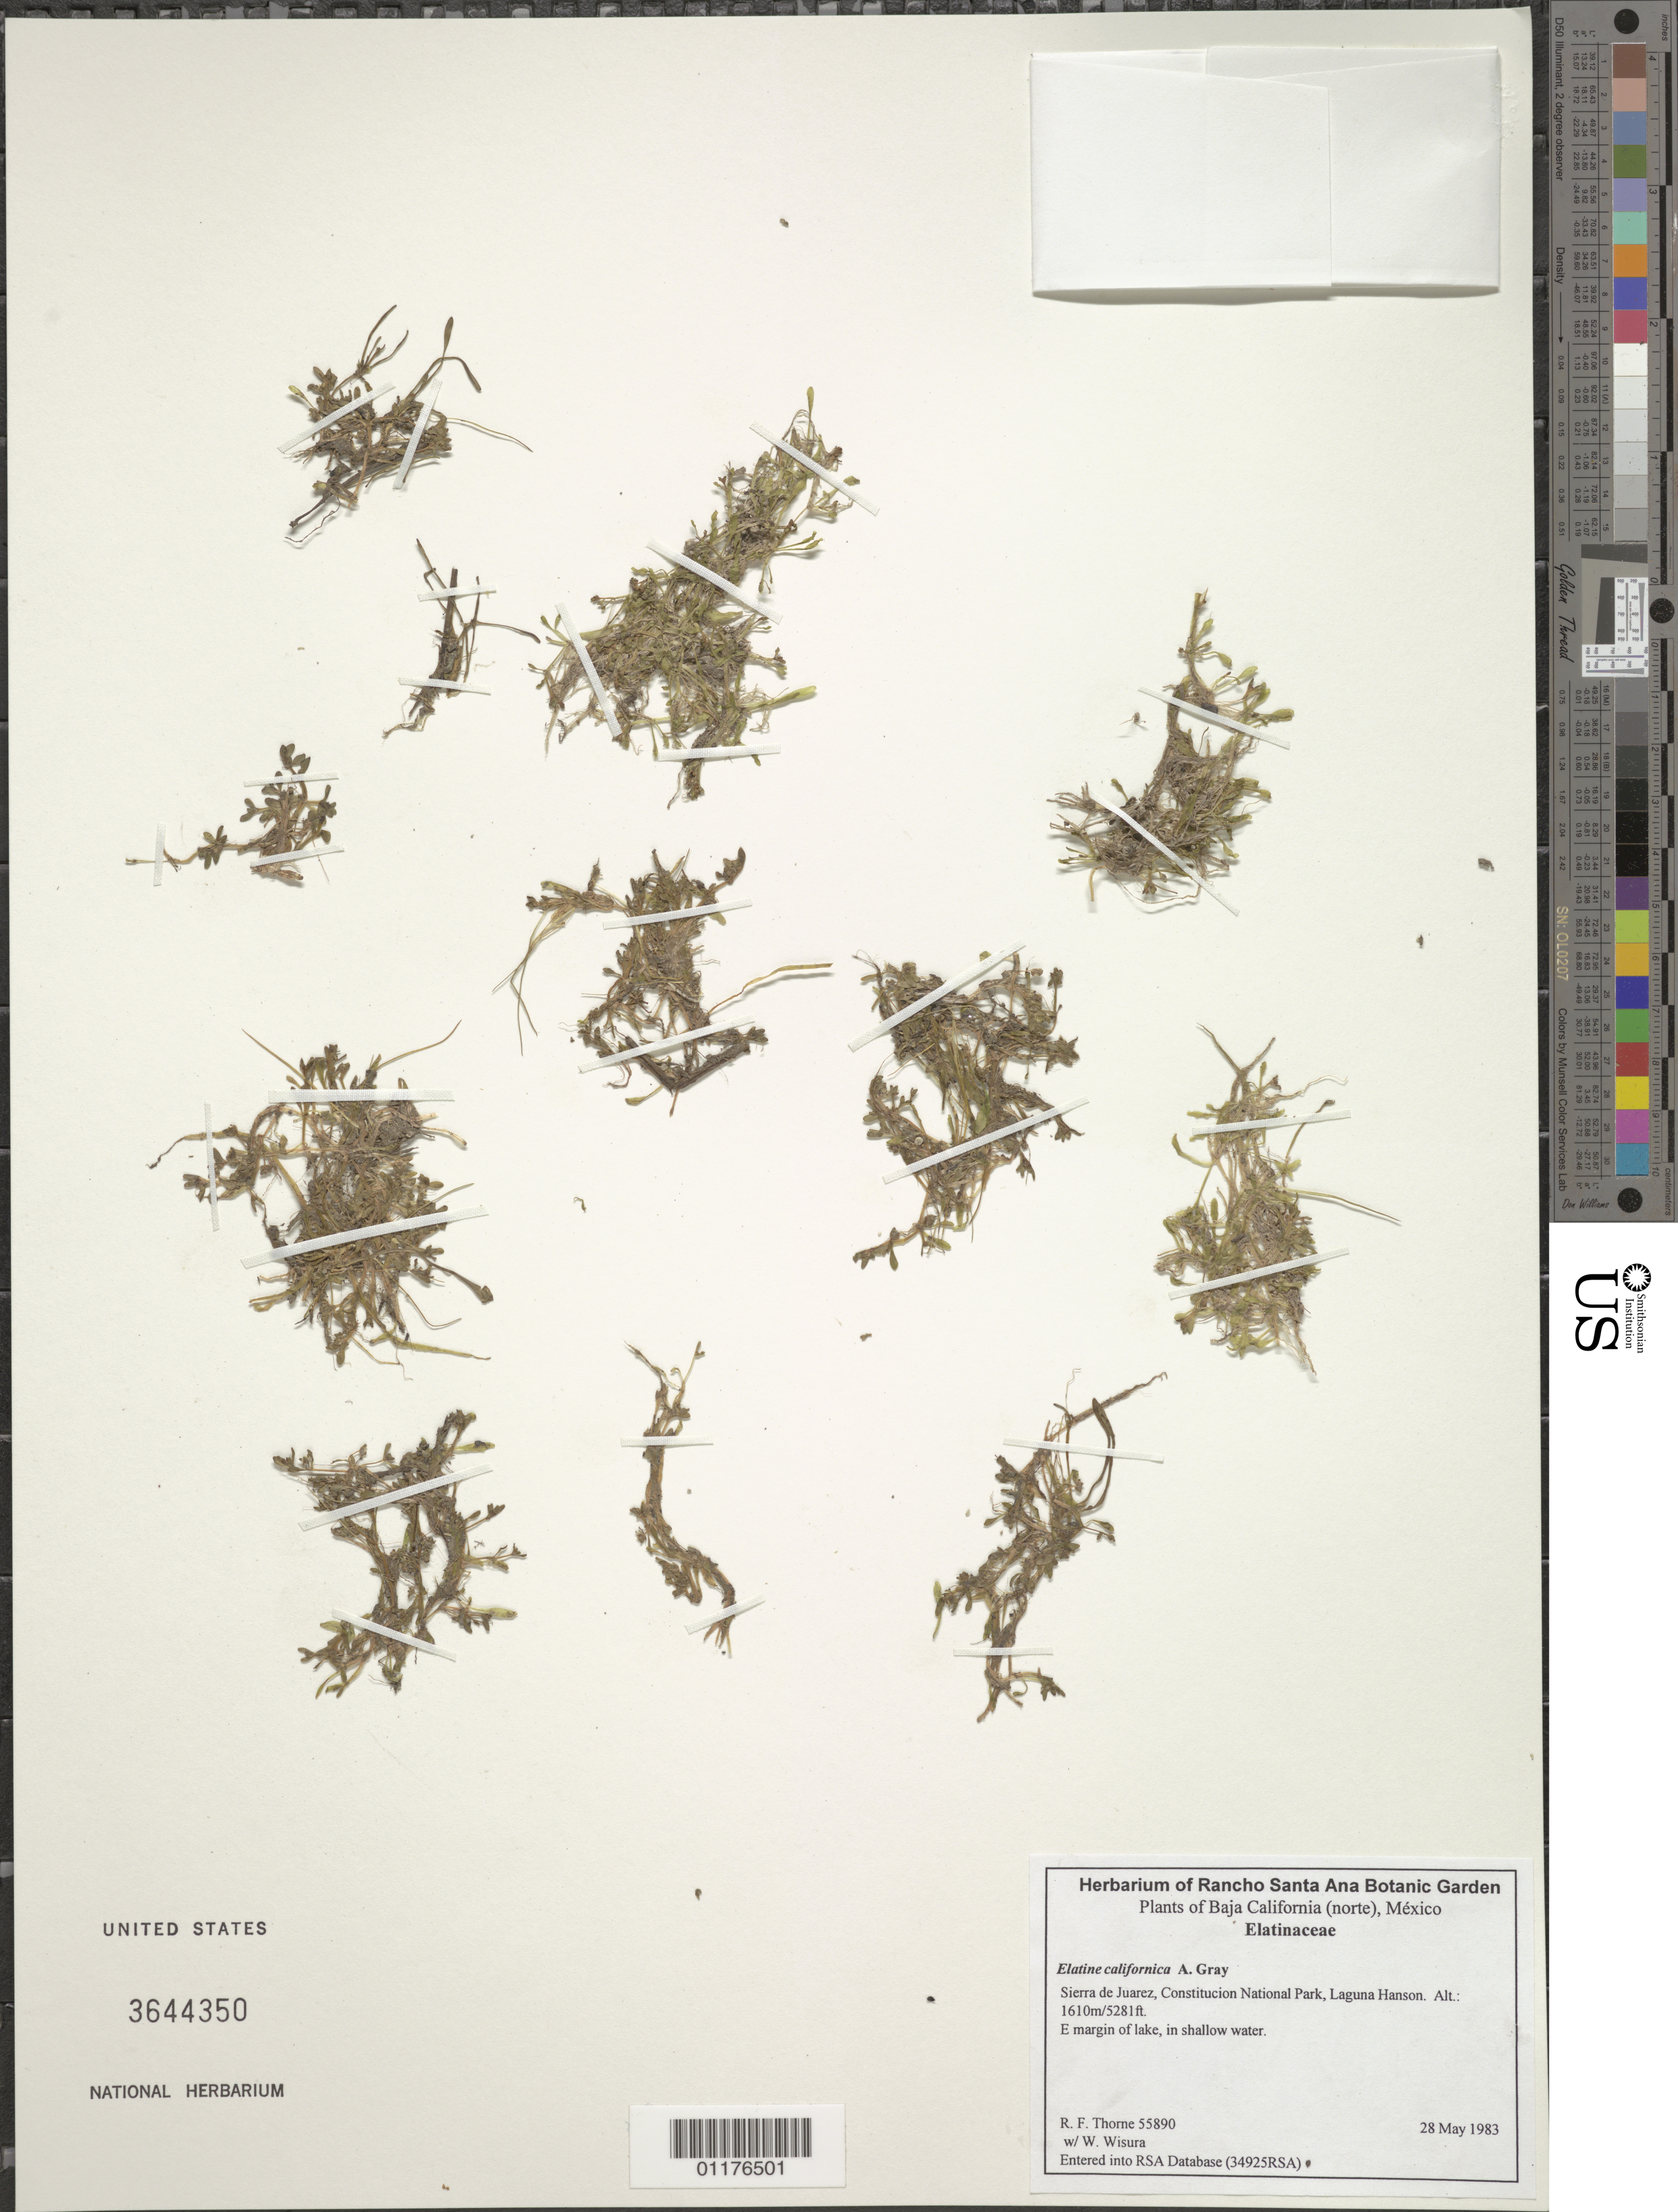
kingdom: Plantae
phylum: Tracheophyta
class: Magnoliopsida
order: Malpighiales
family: Elatinaceae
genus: Elatine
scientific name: Elatine californica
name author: A. Gray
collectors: R. Throne & W. Wisura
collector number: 55890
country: Mexico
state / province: Baja California Norte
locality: Sierra de Juarez, Constitucion National Park., Laguna Hanson, E of lake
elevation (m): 1610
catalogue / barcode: US 3644350